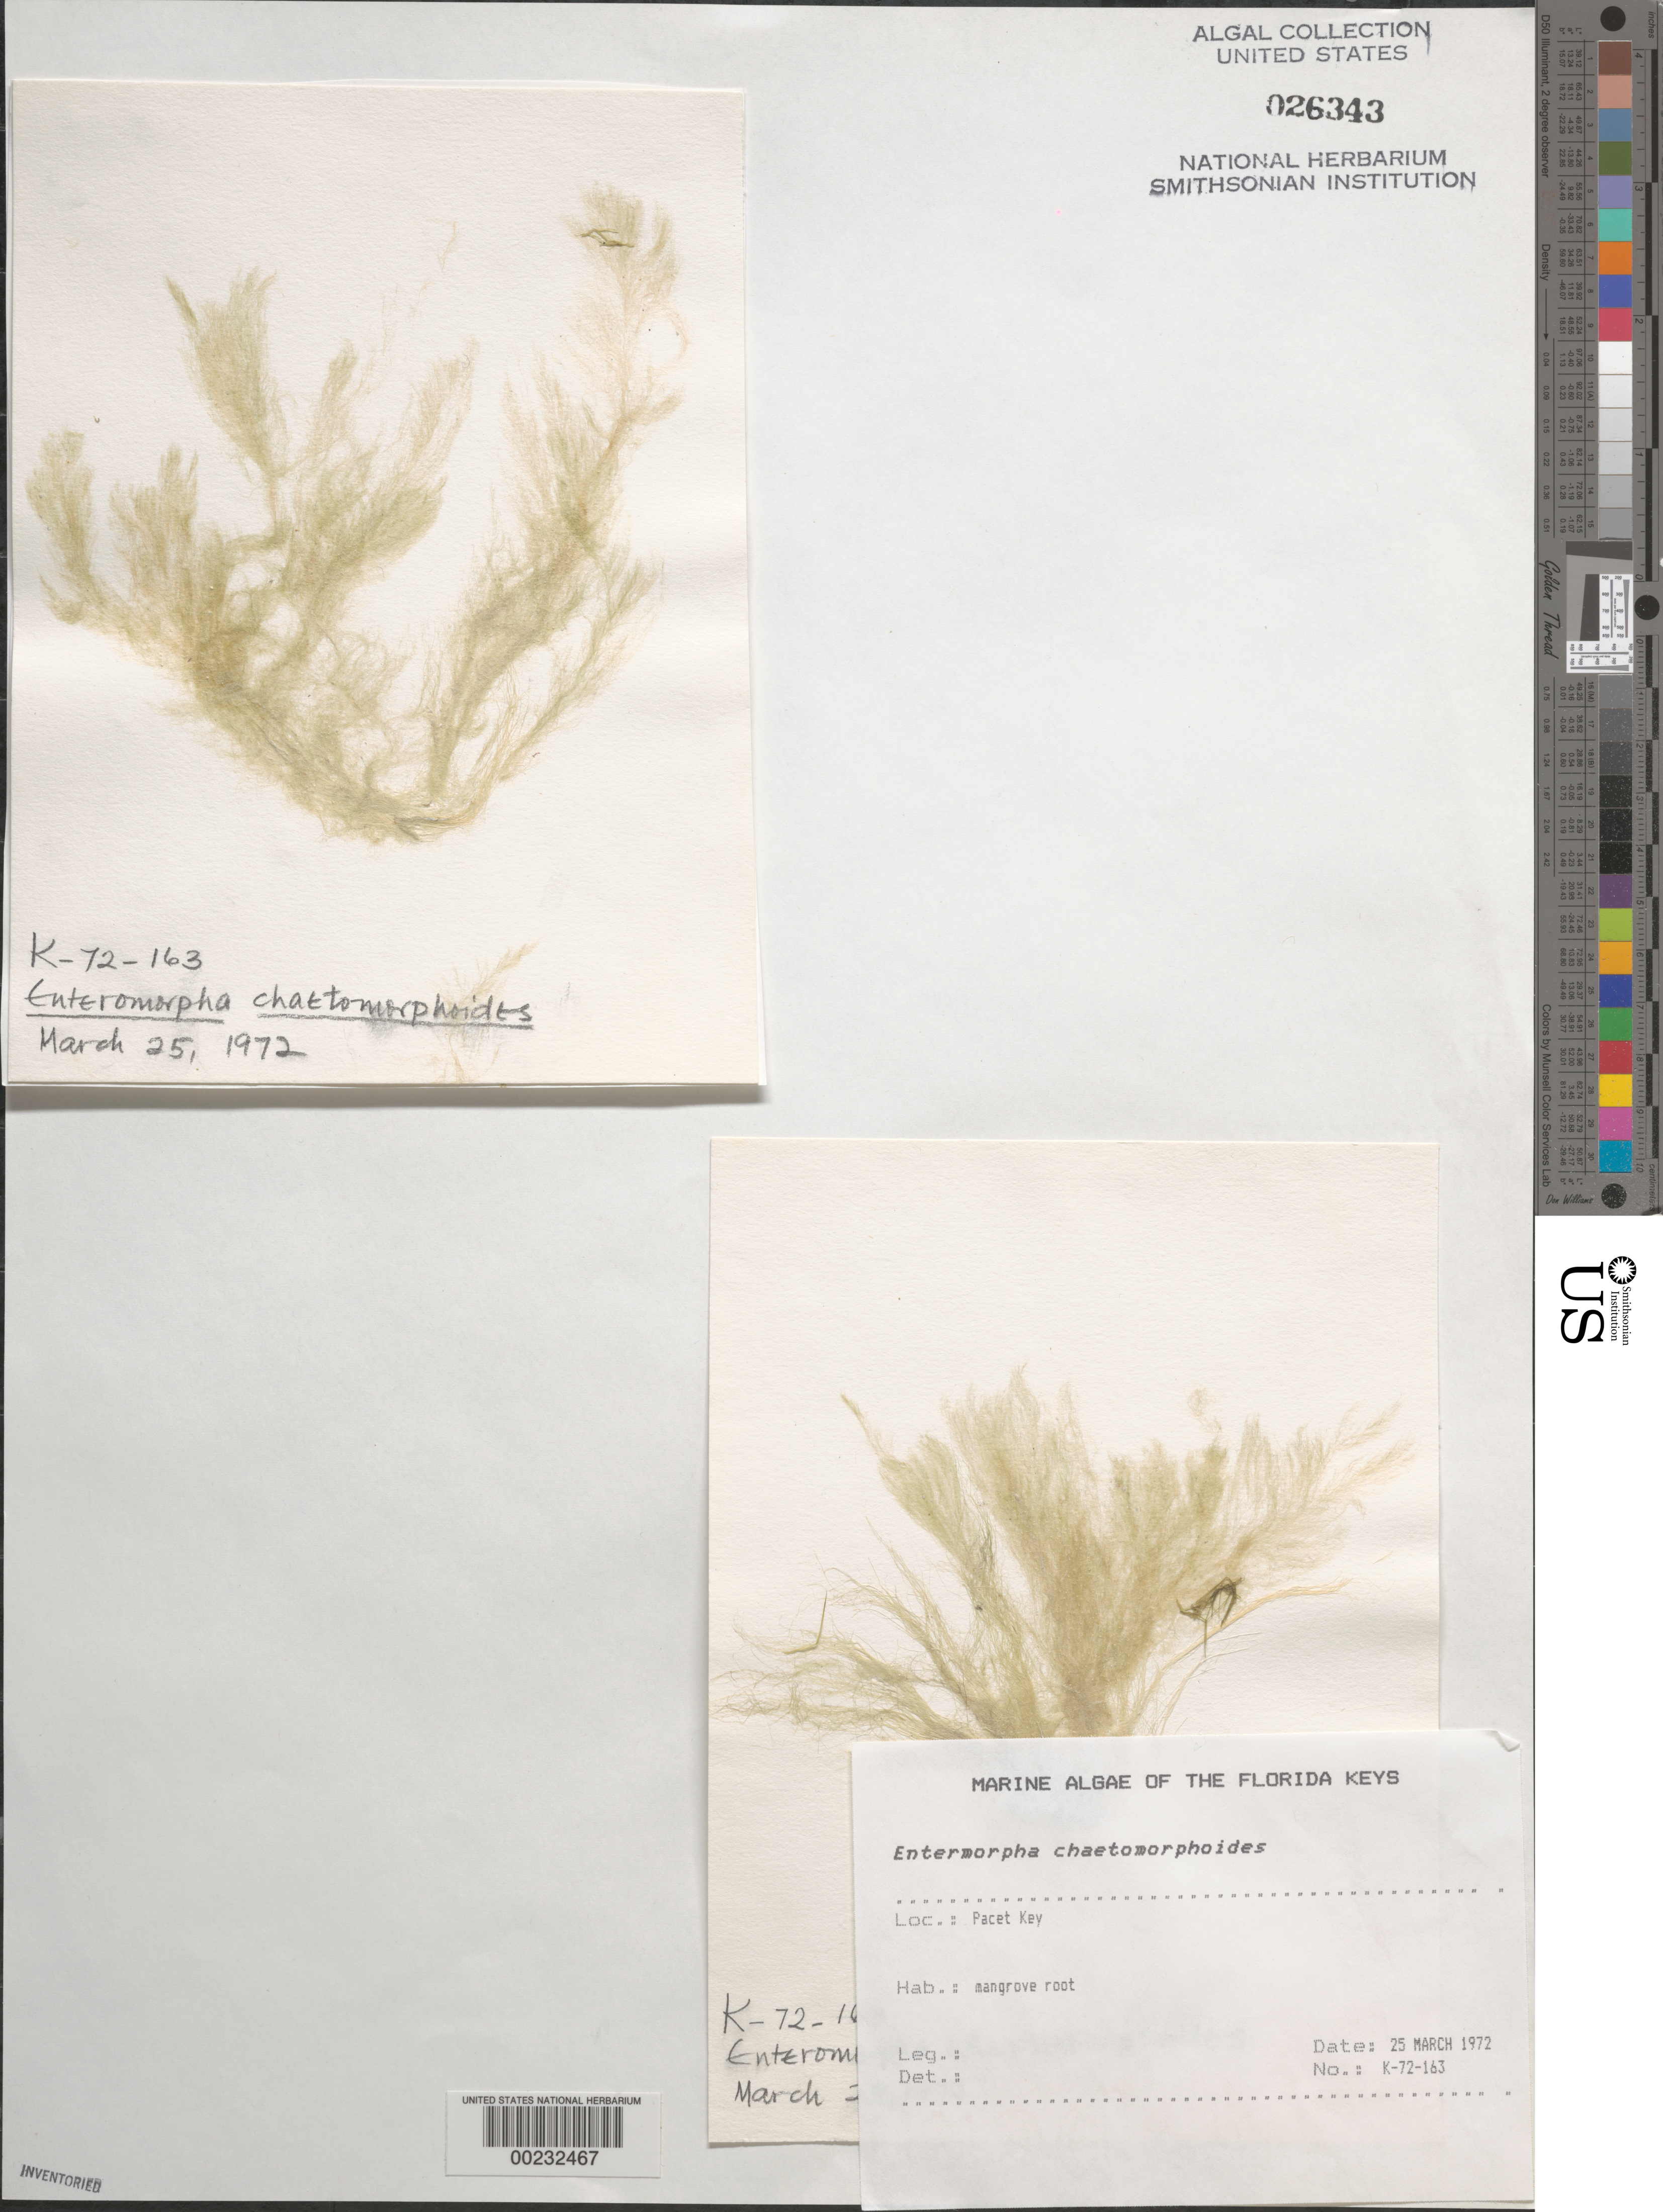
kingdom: Plantae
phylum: Chlorophyta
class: Ulvophyceae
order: Ulvales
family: Ulvaceae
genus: Ulva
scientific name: Ulva chaetomorphoides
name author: (Børgesen) H.S. Hayden et al.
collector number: K-72-163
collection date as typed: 25 Mar 1972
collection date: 1972-03-25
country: United States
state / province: Florida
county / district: Monroe County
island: Pacet Key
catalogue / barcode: US 26343